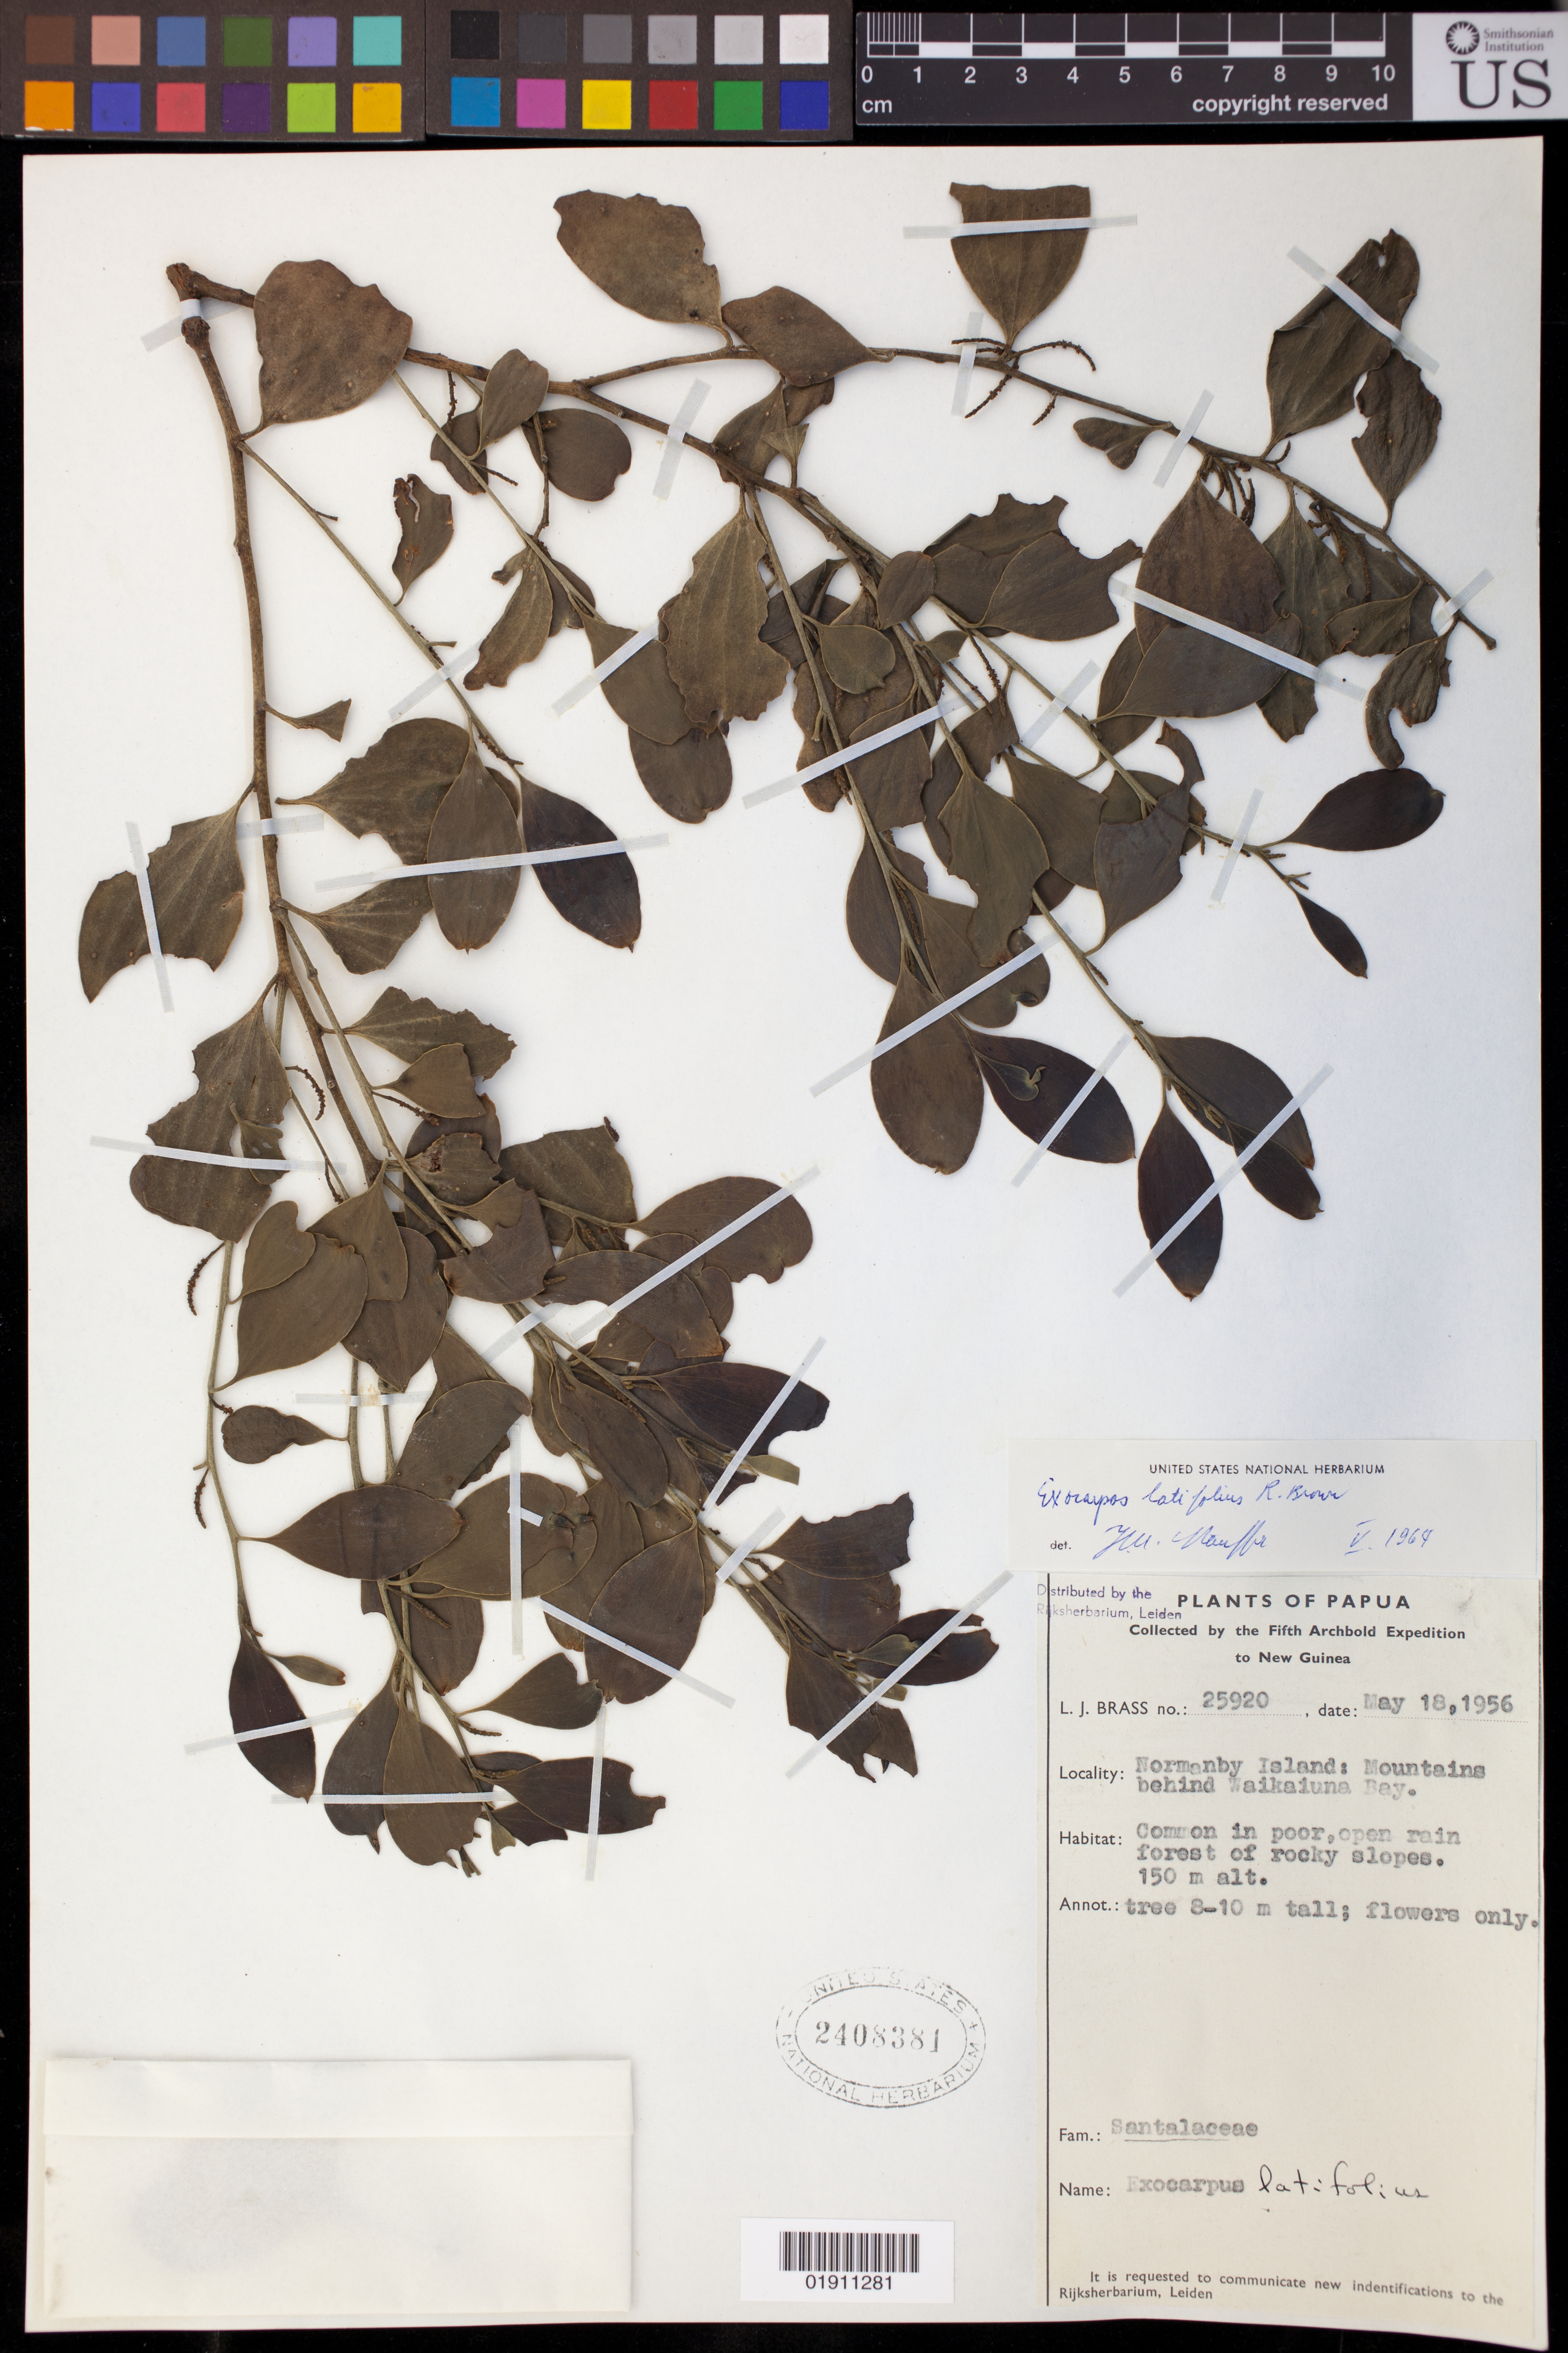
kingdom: Plantae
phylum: Tracheophyta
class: Magnoliopsida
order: Santalales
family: Santalaceae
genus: Exocarpos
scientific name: Exocarpos latifolius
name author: R. Br.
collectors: L. J. Brass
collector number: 25920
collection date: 1956-05-18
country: Papua New Guinea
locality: Normanby Island: Mountains behind Waikaiuna Bay.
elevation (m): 150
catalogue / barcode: US 2408381